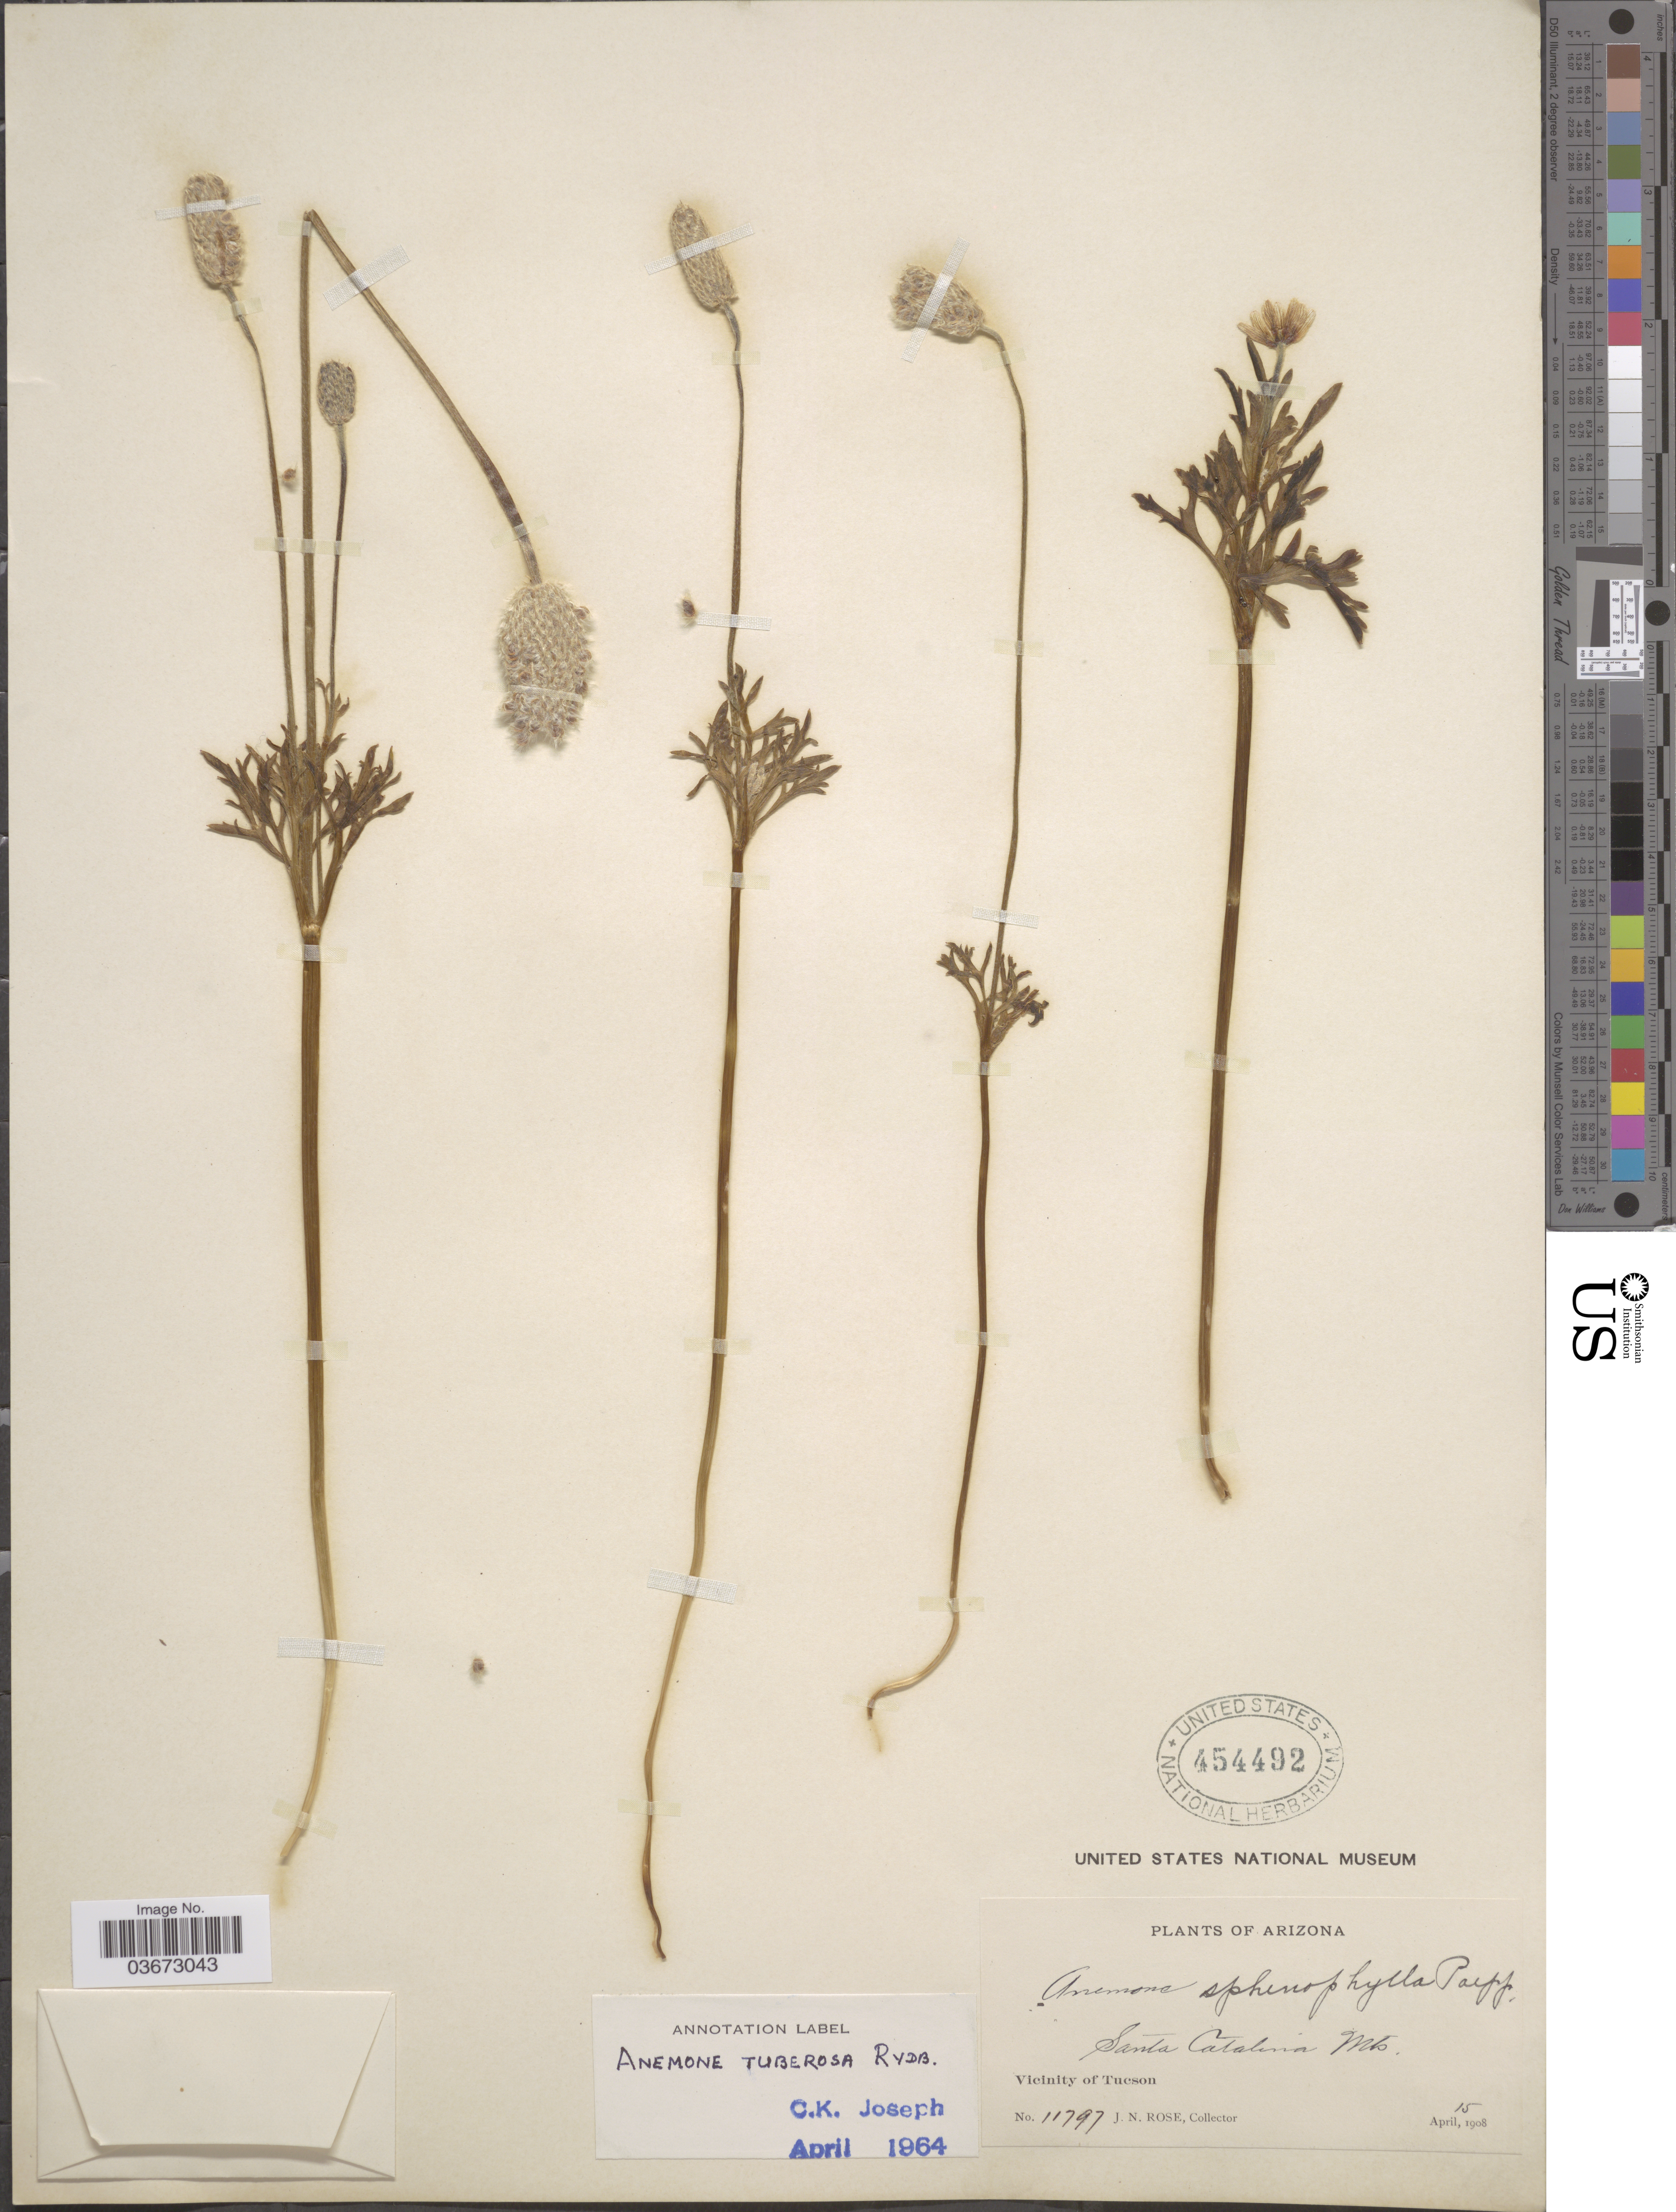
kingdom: Plantae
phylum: Tracheophyta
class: Magnoliopsida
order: Ranunculales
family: Ranunculaceae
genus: Anemone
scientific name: Anemone tuberosa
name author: Rydb.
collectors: J. N. Rose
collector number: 11797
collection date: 1908-04-15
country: United States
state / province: Arizona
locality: Santa Catalina Mts. Vicinity of Tucson.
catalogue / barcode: US 454492